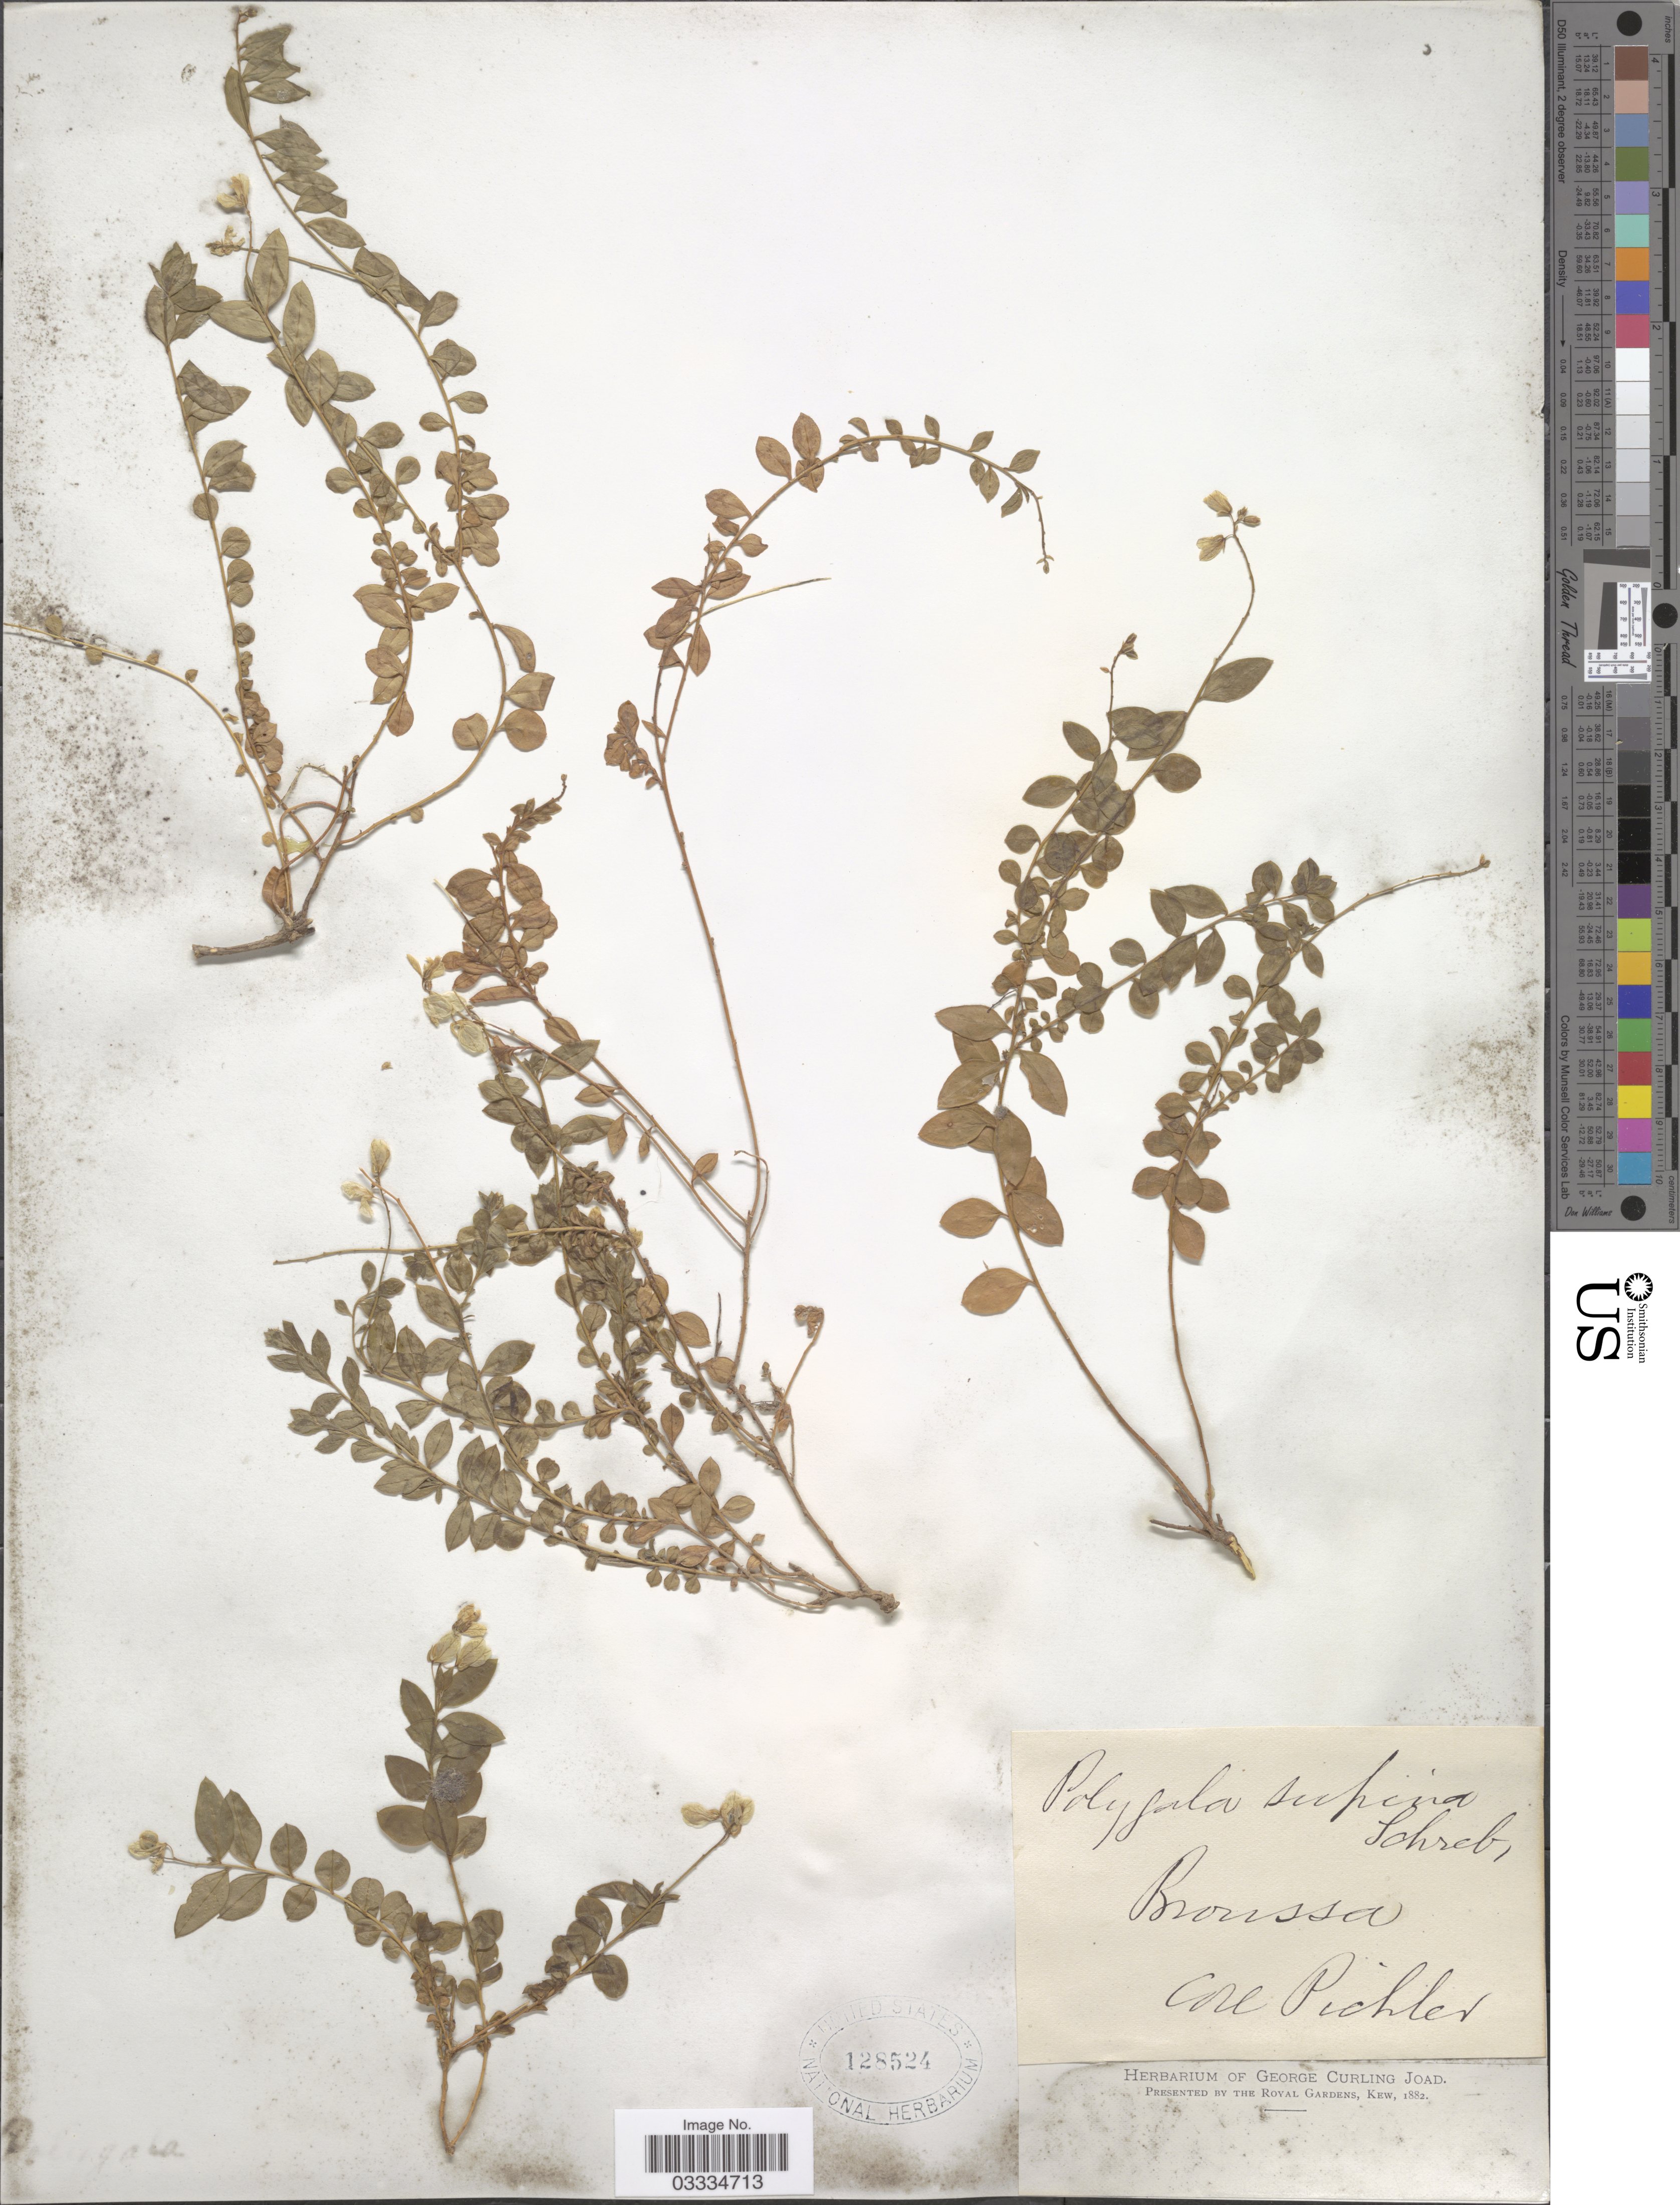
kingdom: Plantae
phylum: Tracheophyta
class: Magnoliopsida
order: Fabales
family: Polygalaceae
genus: Polygala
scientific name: Polygala supina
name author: Schreb.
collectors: Pichler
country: Turkey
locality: Broussa.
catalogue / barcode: US 128524